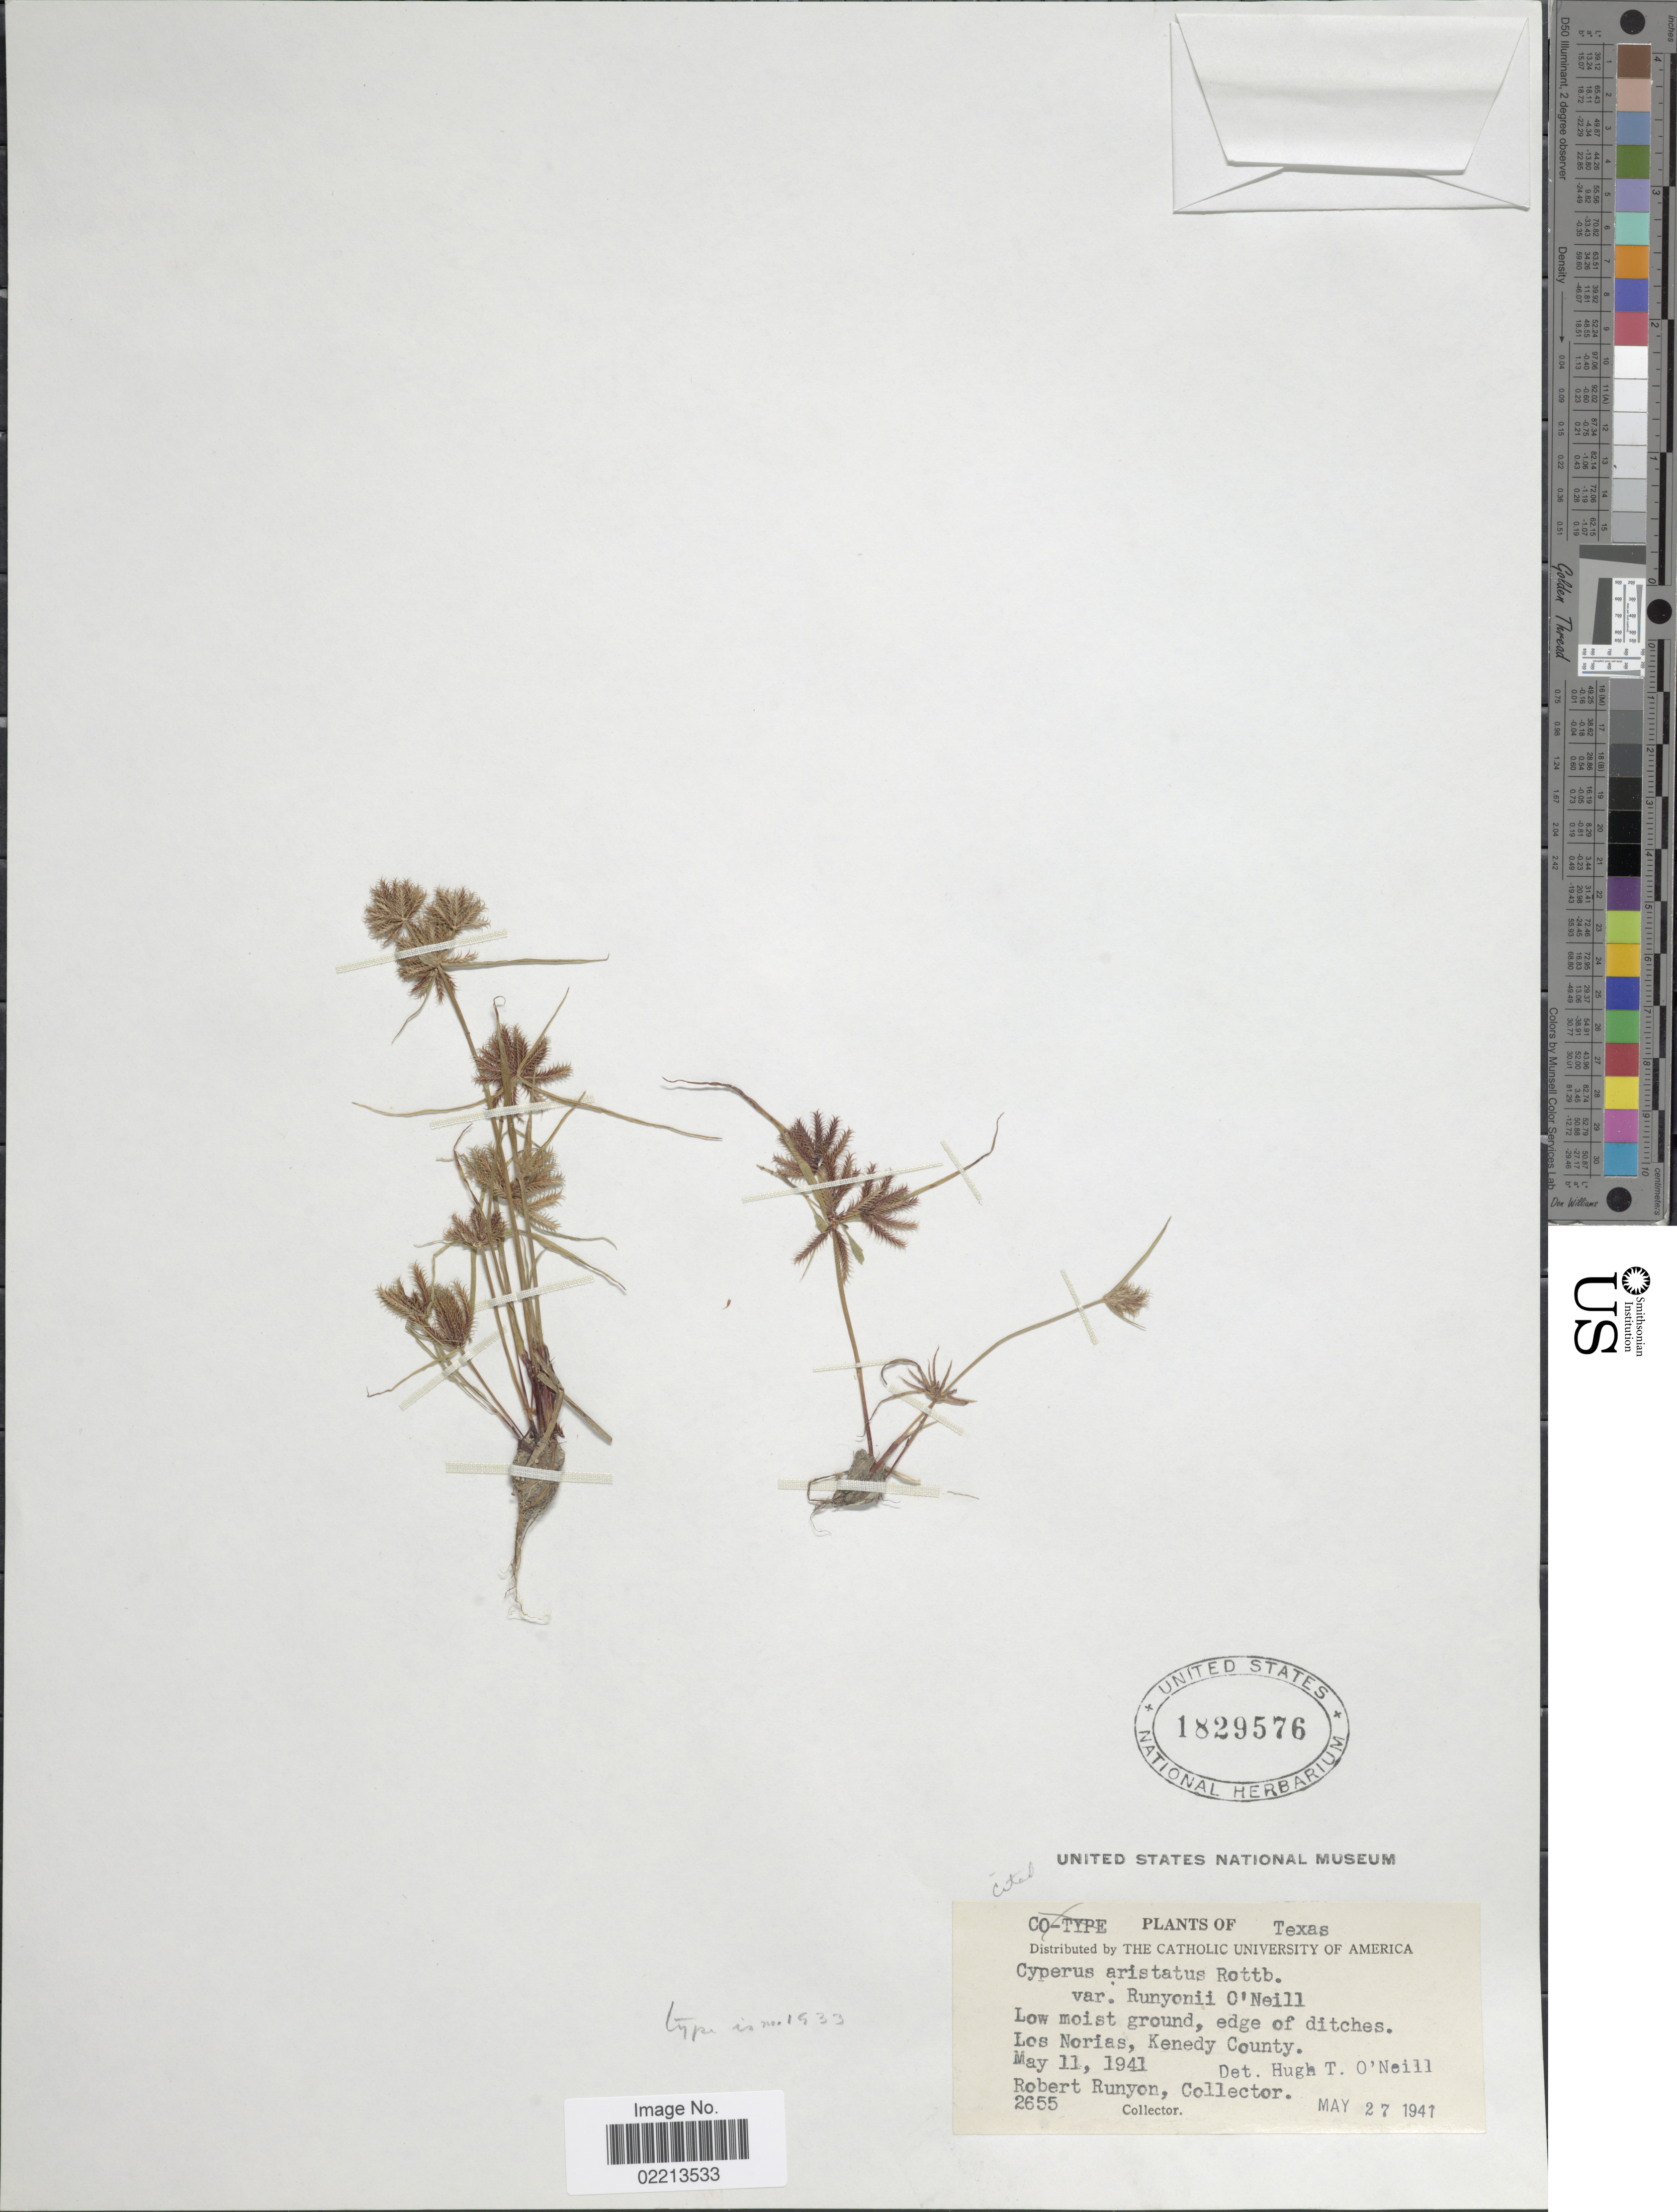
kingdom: Plantae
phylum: Tracheophyta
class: Liliopsida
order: Poales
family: Cyperaceae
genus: Cyperus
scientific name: Cyperus squarrosus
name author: L.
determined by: Strong, Mark T., (BOT), Smithsonian Institution - National Museum of Natural History (UNITED STATES)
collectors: R. Runyon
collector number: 2655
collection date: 1941-05-11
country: United States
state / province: Texas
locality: Los Norias, Kenedy County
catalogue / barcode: US 1829576